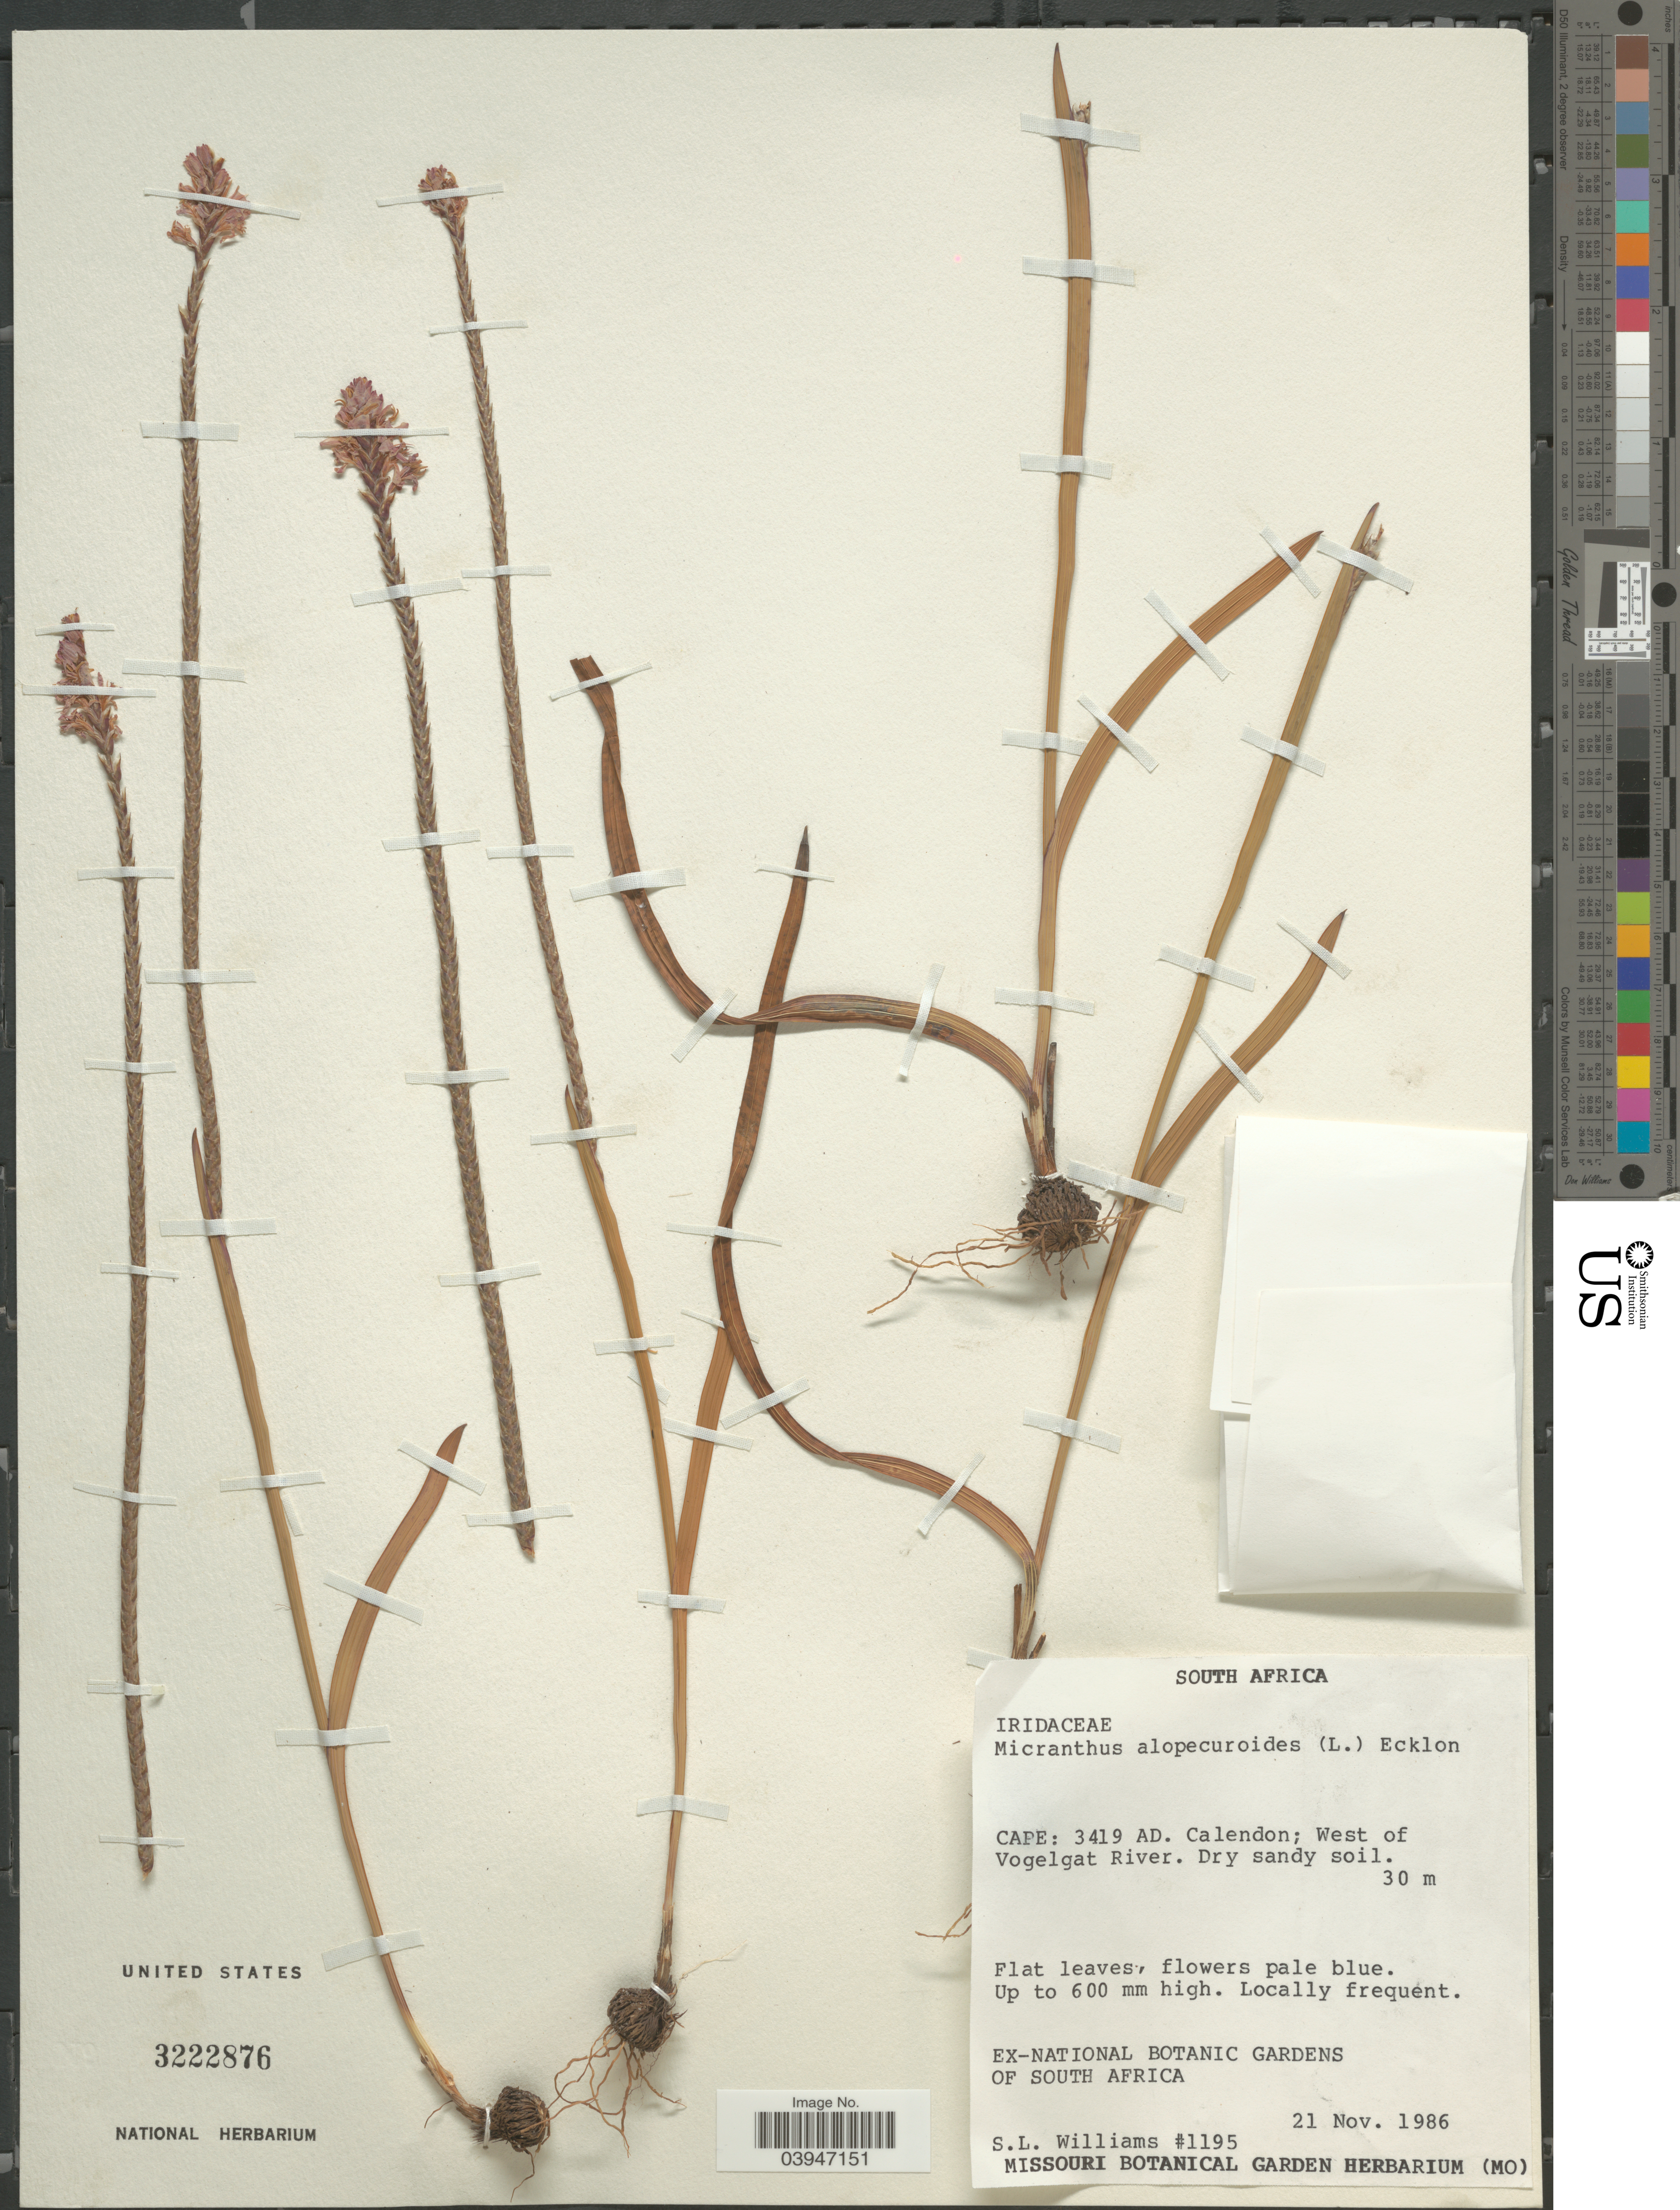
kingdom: Plantae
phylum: Tracheophyta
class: Liliopsida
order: Asparagales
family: Iridaceae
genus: Micranthus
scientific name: Micranthus alopecuroides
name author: (L.) Eckl.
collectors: S. L. Williams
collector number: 1195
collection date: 1986-11-21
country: South Africa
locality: Cape: 3419 AD. Calendon; West of Vogelgat River.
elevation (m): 30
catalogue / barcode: US 3222876